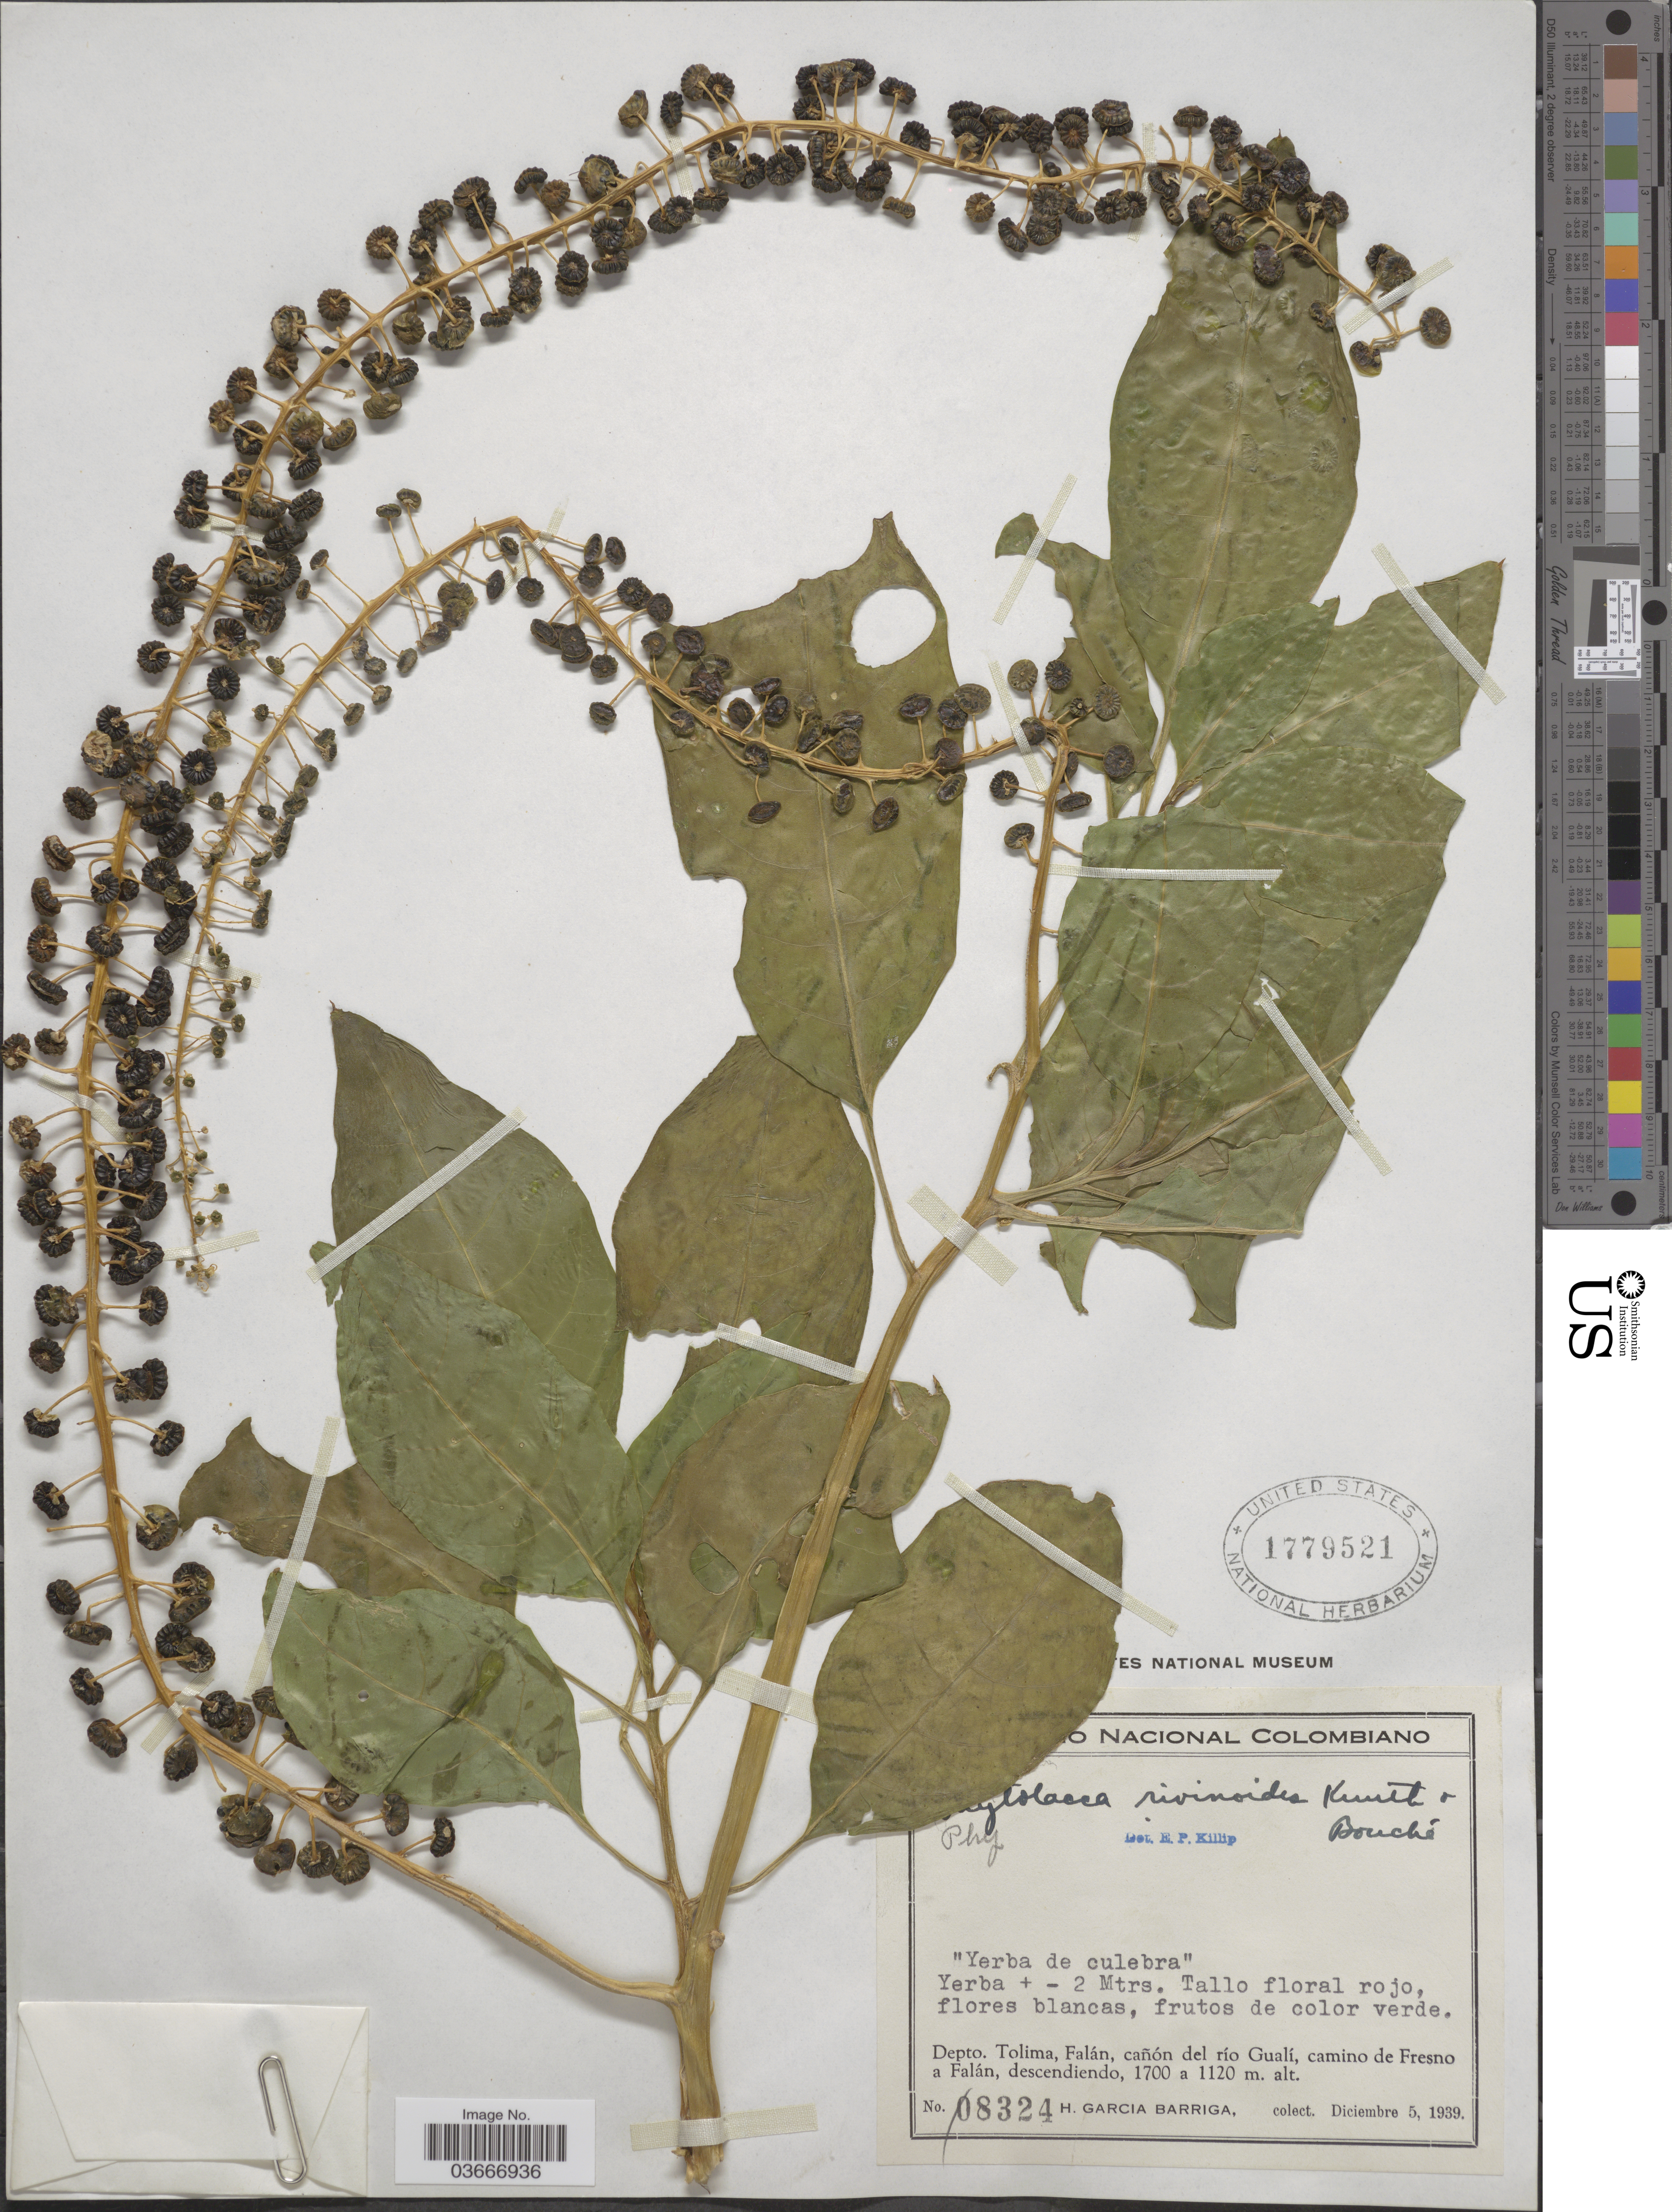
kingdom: Plantae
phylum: Tracheophyta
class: Magnoliopsida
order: Caryophyllales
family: Phytolaccaceae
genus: Phytolacca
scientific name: Phytolacca rivinoides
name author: Kunth & C.D. Bouché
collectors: H. García Barriga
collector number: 08324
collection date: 1939-12-05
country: Colombia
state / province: Tolima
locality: Depto. Tolima, Falán, cañón del río Gualí, camino de Fresno a Falán, descendiendo.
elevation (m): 1120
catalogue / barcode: US 1779521